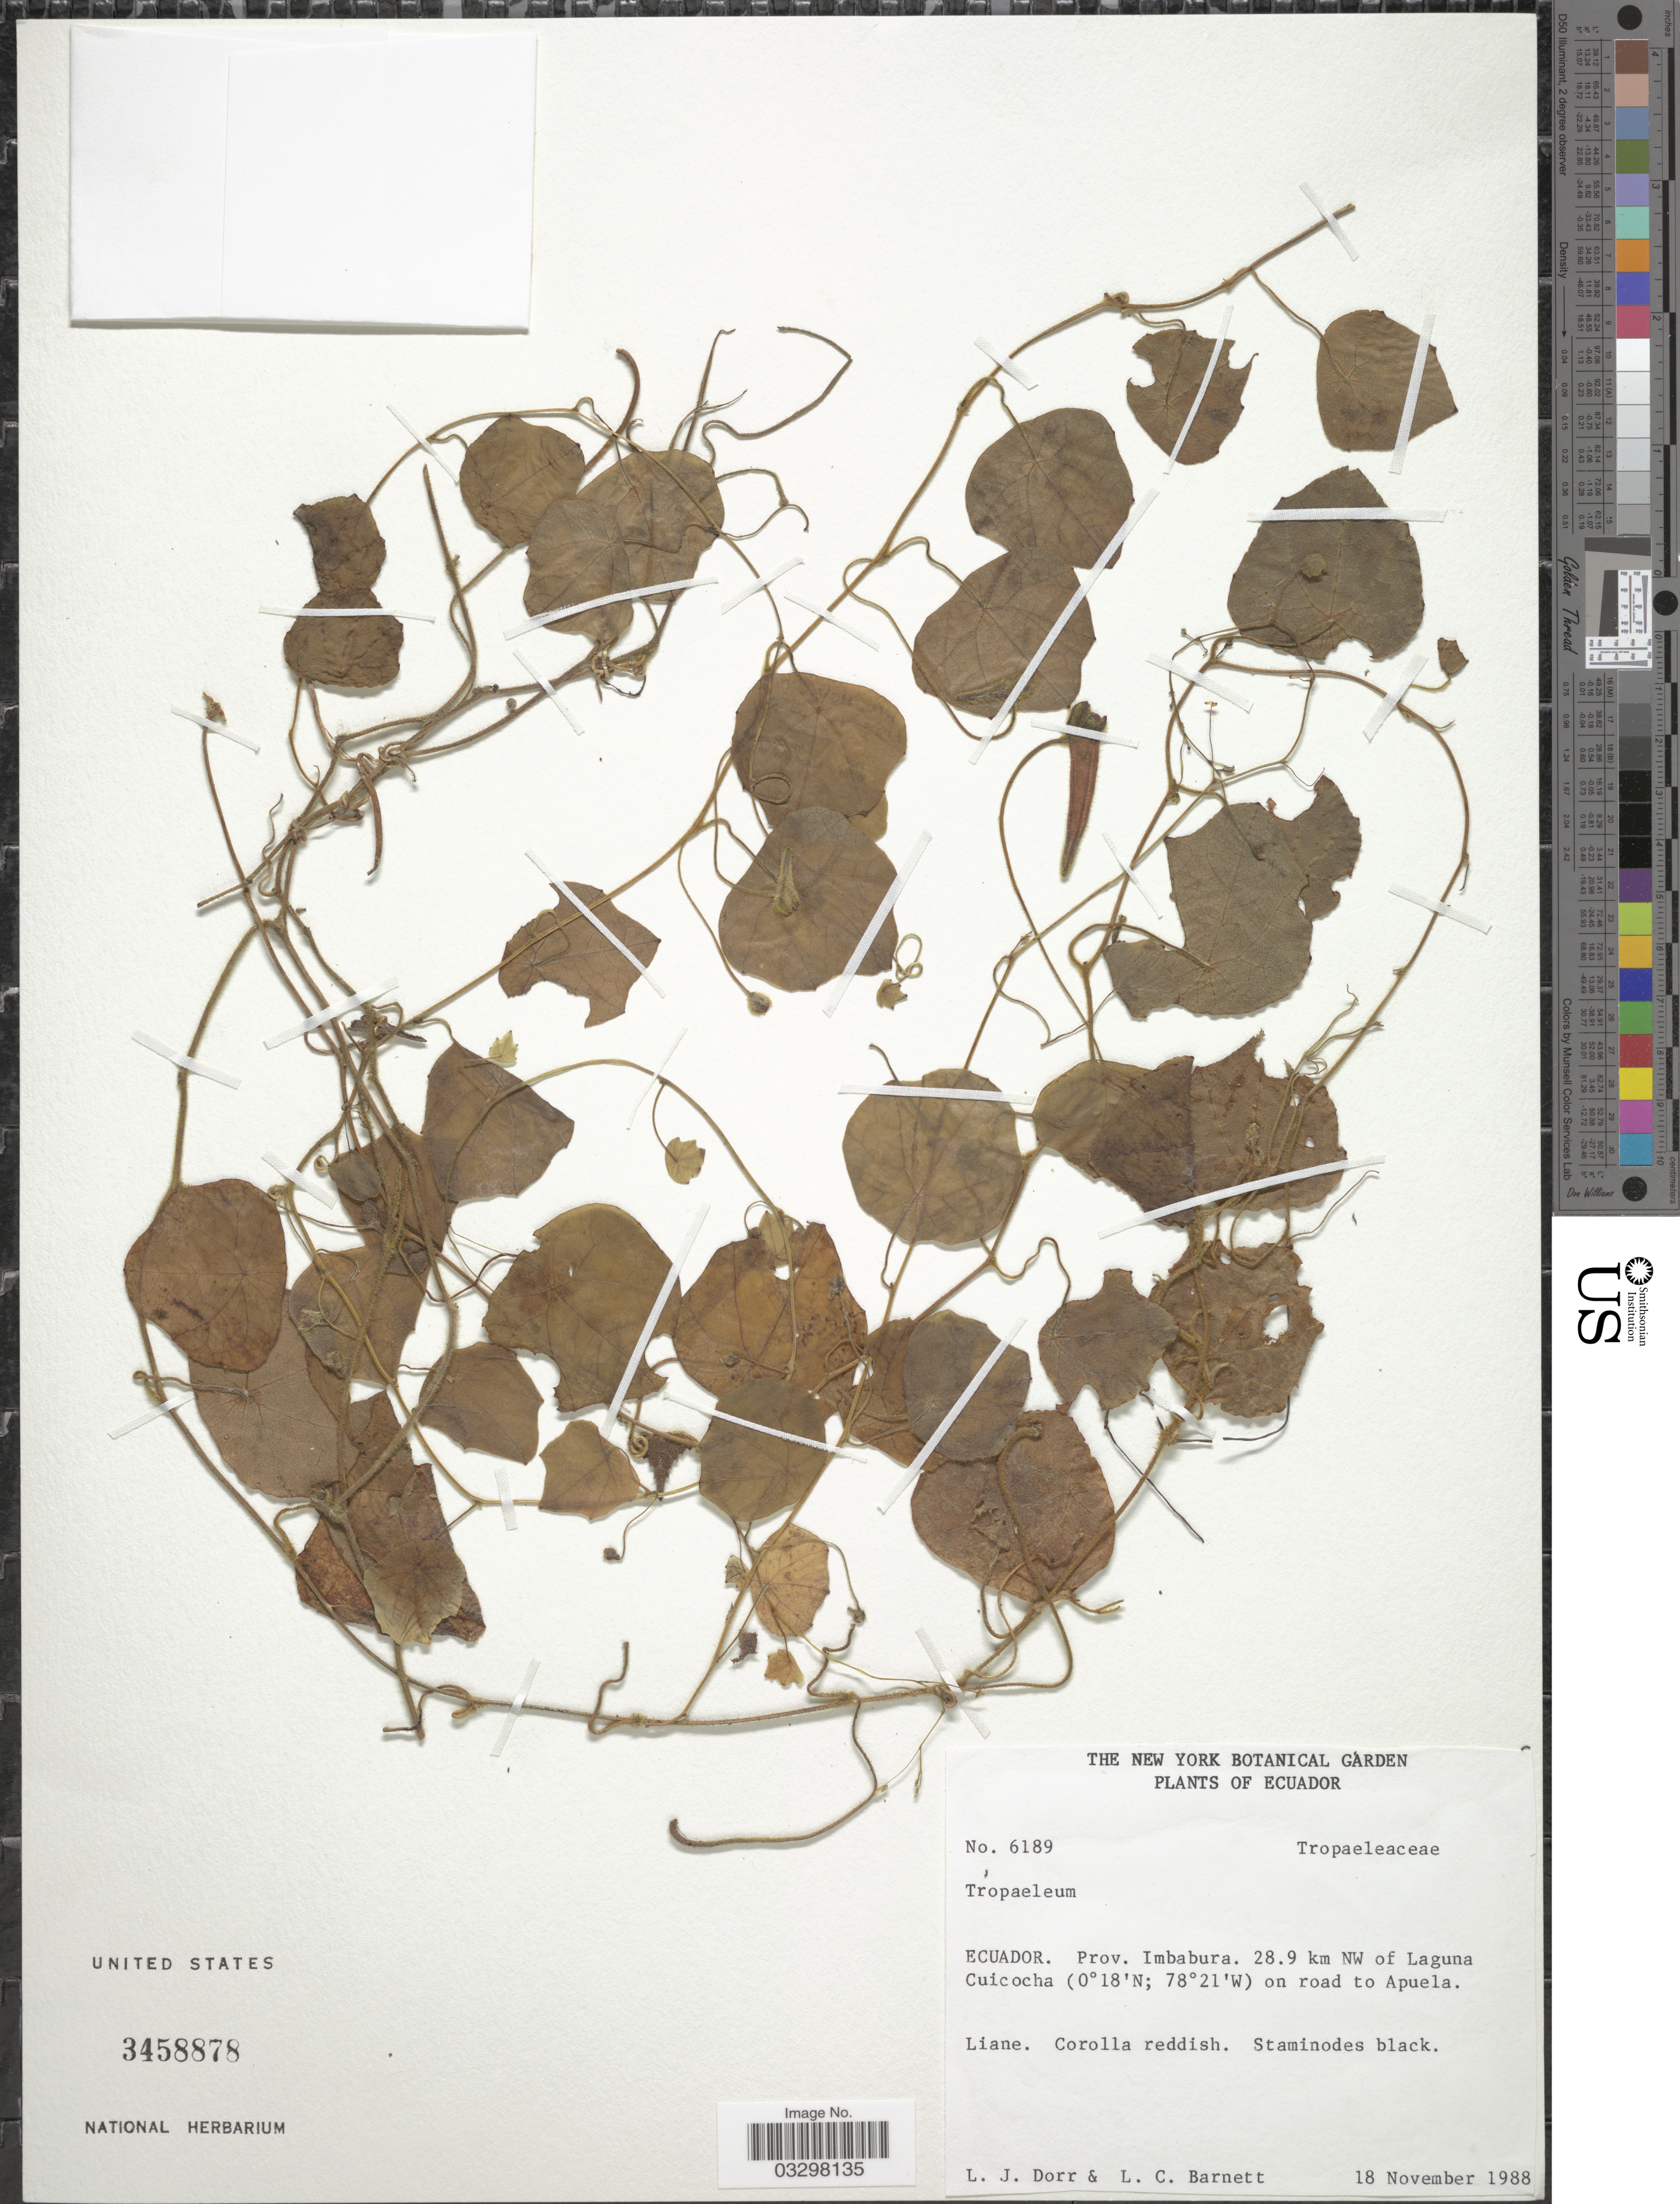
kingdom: Plantae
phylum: Tracheophyta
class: Magnoliopsida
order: Brassicales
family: Tropaeolaceae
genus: Tropaeolum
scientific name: Tropaeolum sp.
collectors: L. J. Dorr & L. C. Barnett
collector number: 6189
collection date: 1988-11-18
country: Ecuador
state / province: Imbabura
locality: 28.9 km NW of Laguna Cuicocha on road to Apuela.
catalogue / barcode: US 3458878